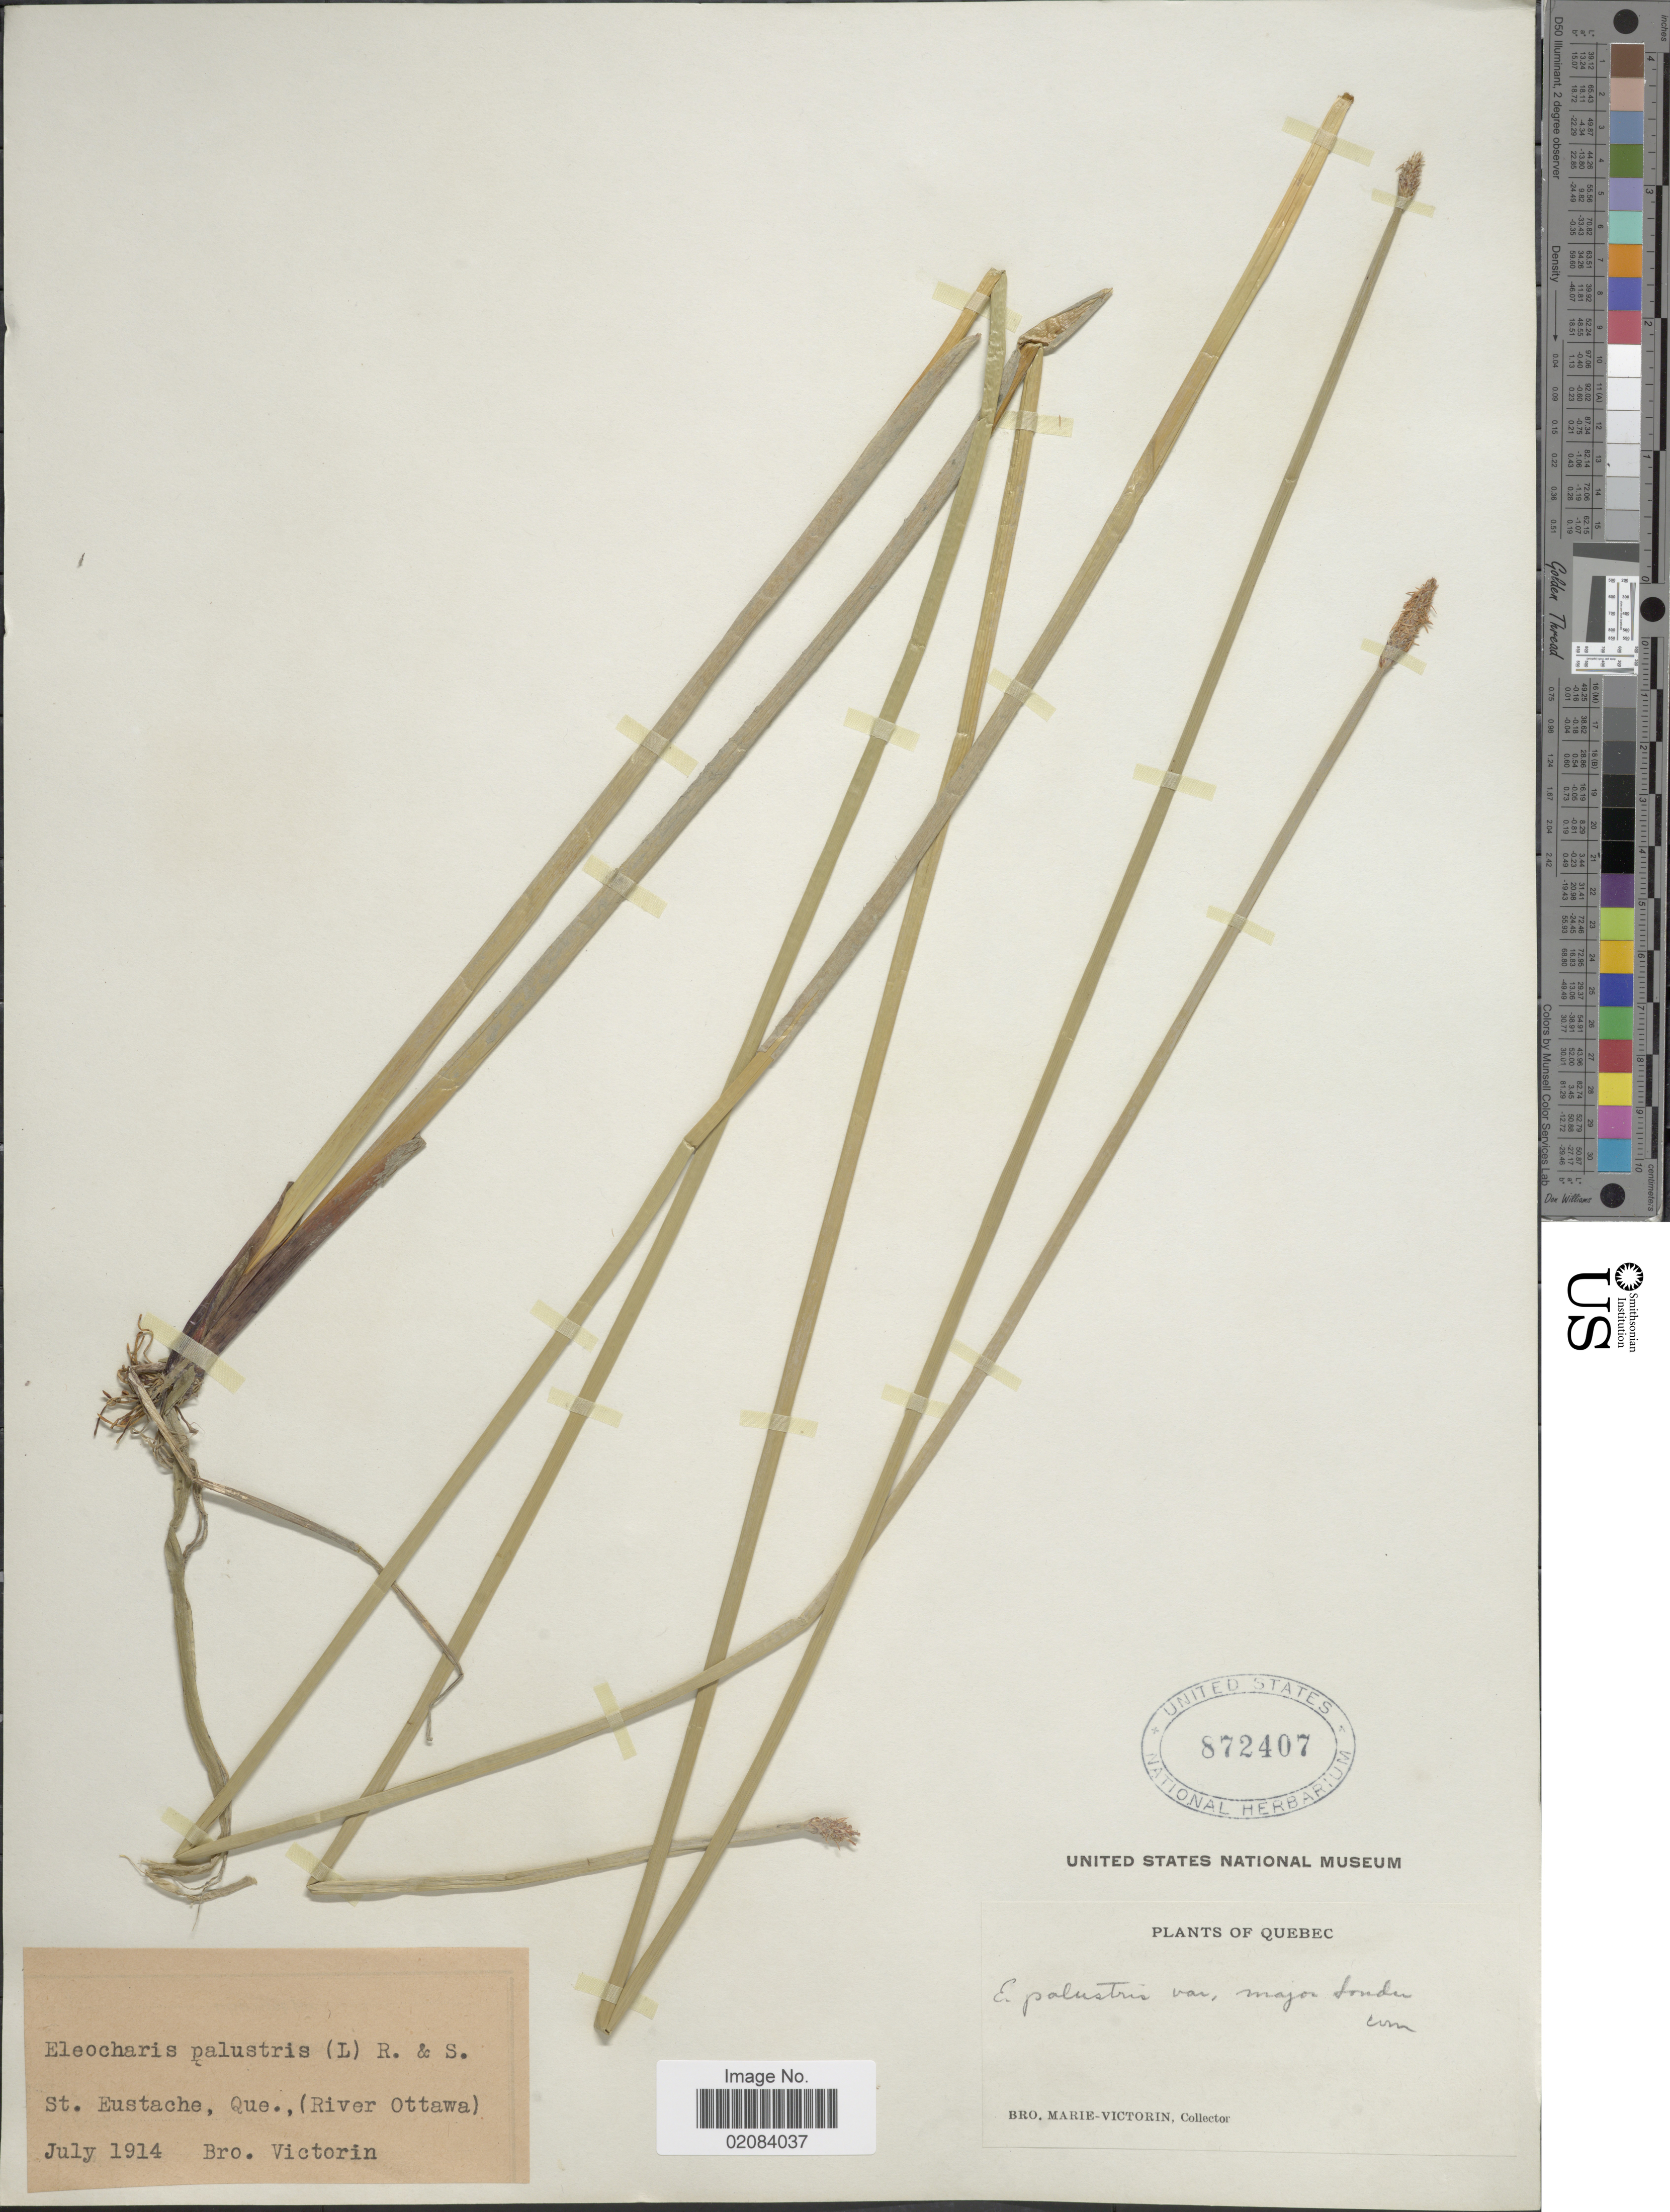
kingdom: Plantae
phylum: Tracheophyta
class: Liliopsida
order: Poales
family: Cyperaceae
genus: Eleocharis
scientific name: Eleocharis palustris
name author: (L.) Roem. & Schult.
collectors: Fr. Marie-Victorin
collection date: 1914-07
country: Canada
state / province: Quebec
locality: St. Eustache, Que. (River Ottawa).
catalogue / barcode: US 872407